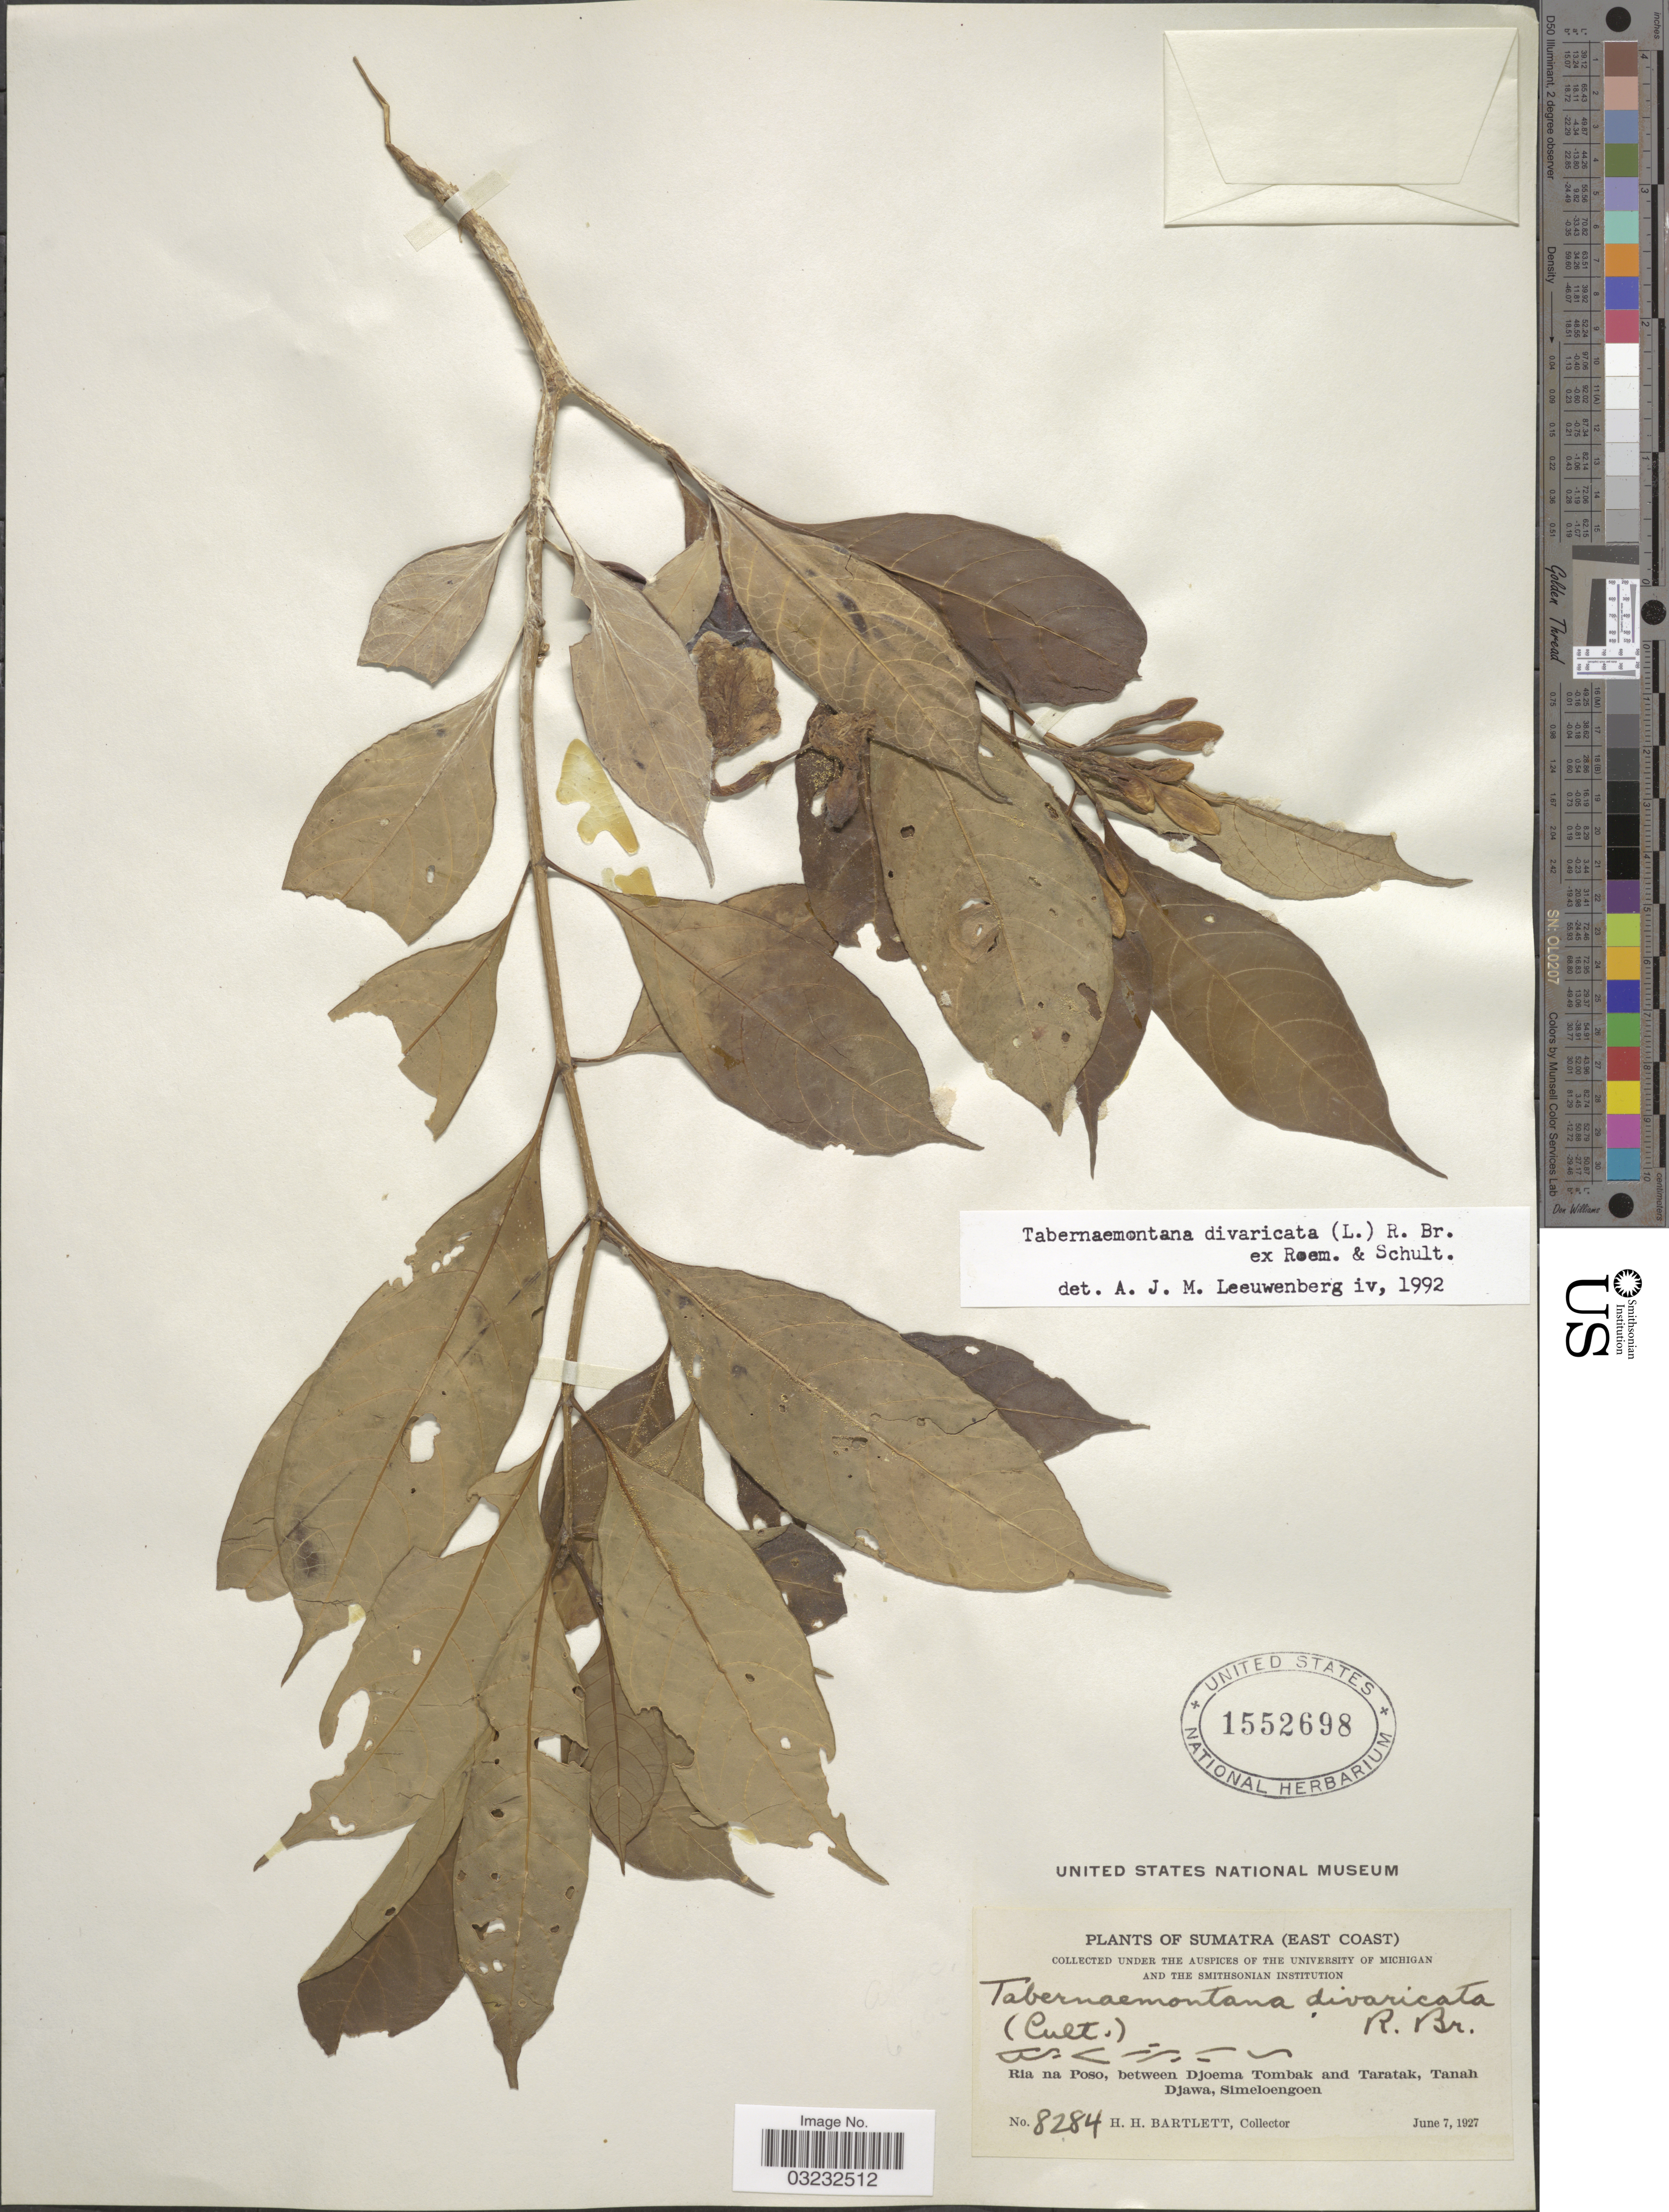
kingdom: Plantae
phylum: Tracheophyta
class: Magnoliopsida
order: Gentianales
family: Apocynaceae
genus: Tabernaemontana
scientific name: Tabernaemontana divaricata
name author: (L.) R. Br. ex Roem. & Schult.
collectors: H. H. Bartlett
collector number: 8284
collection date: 1927-06-07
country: Indonesia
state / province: Sumatra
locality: (East Coast), X, Ria na Poso, between Djoema Tombak and Taratak, Tanah Djawa, Simeloengoen.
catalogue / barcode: US 1552698